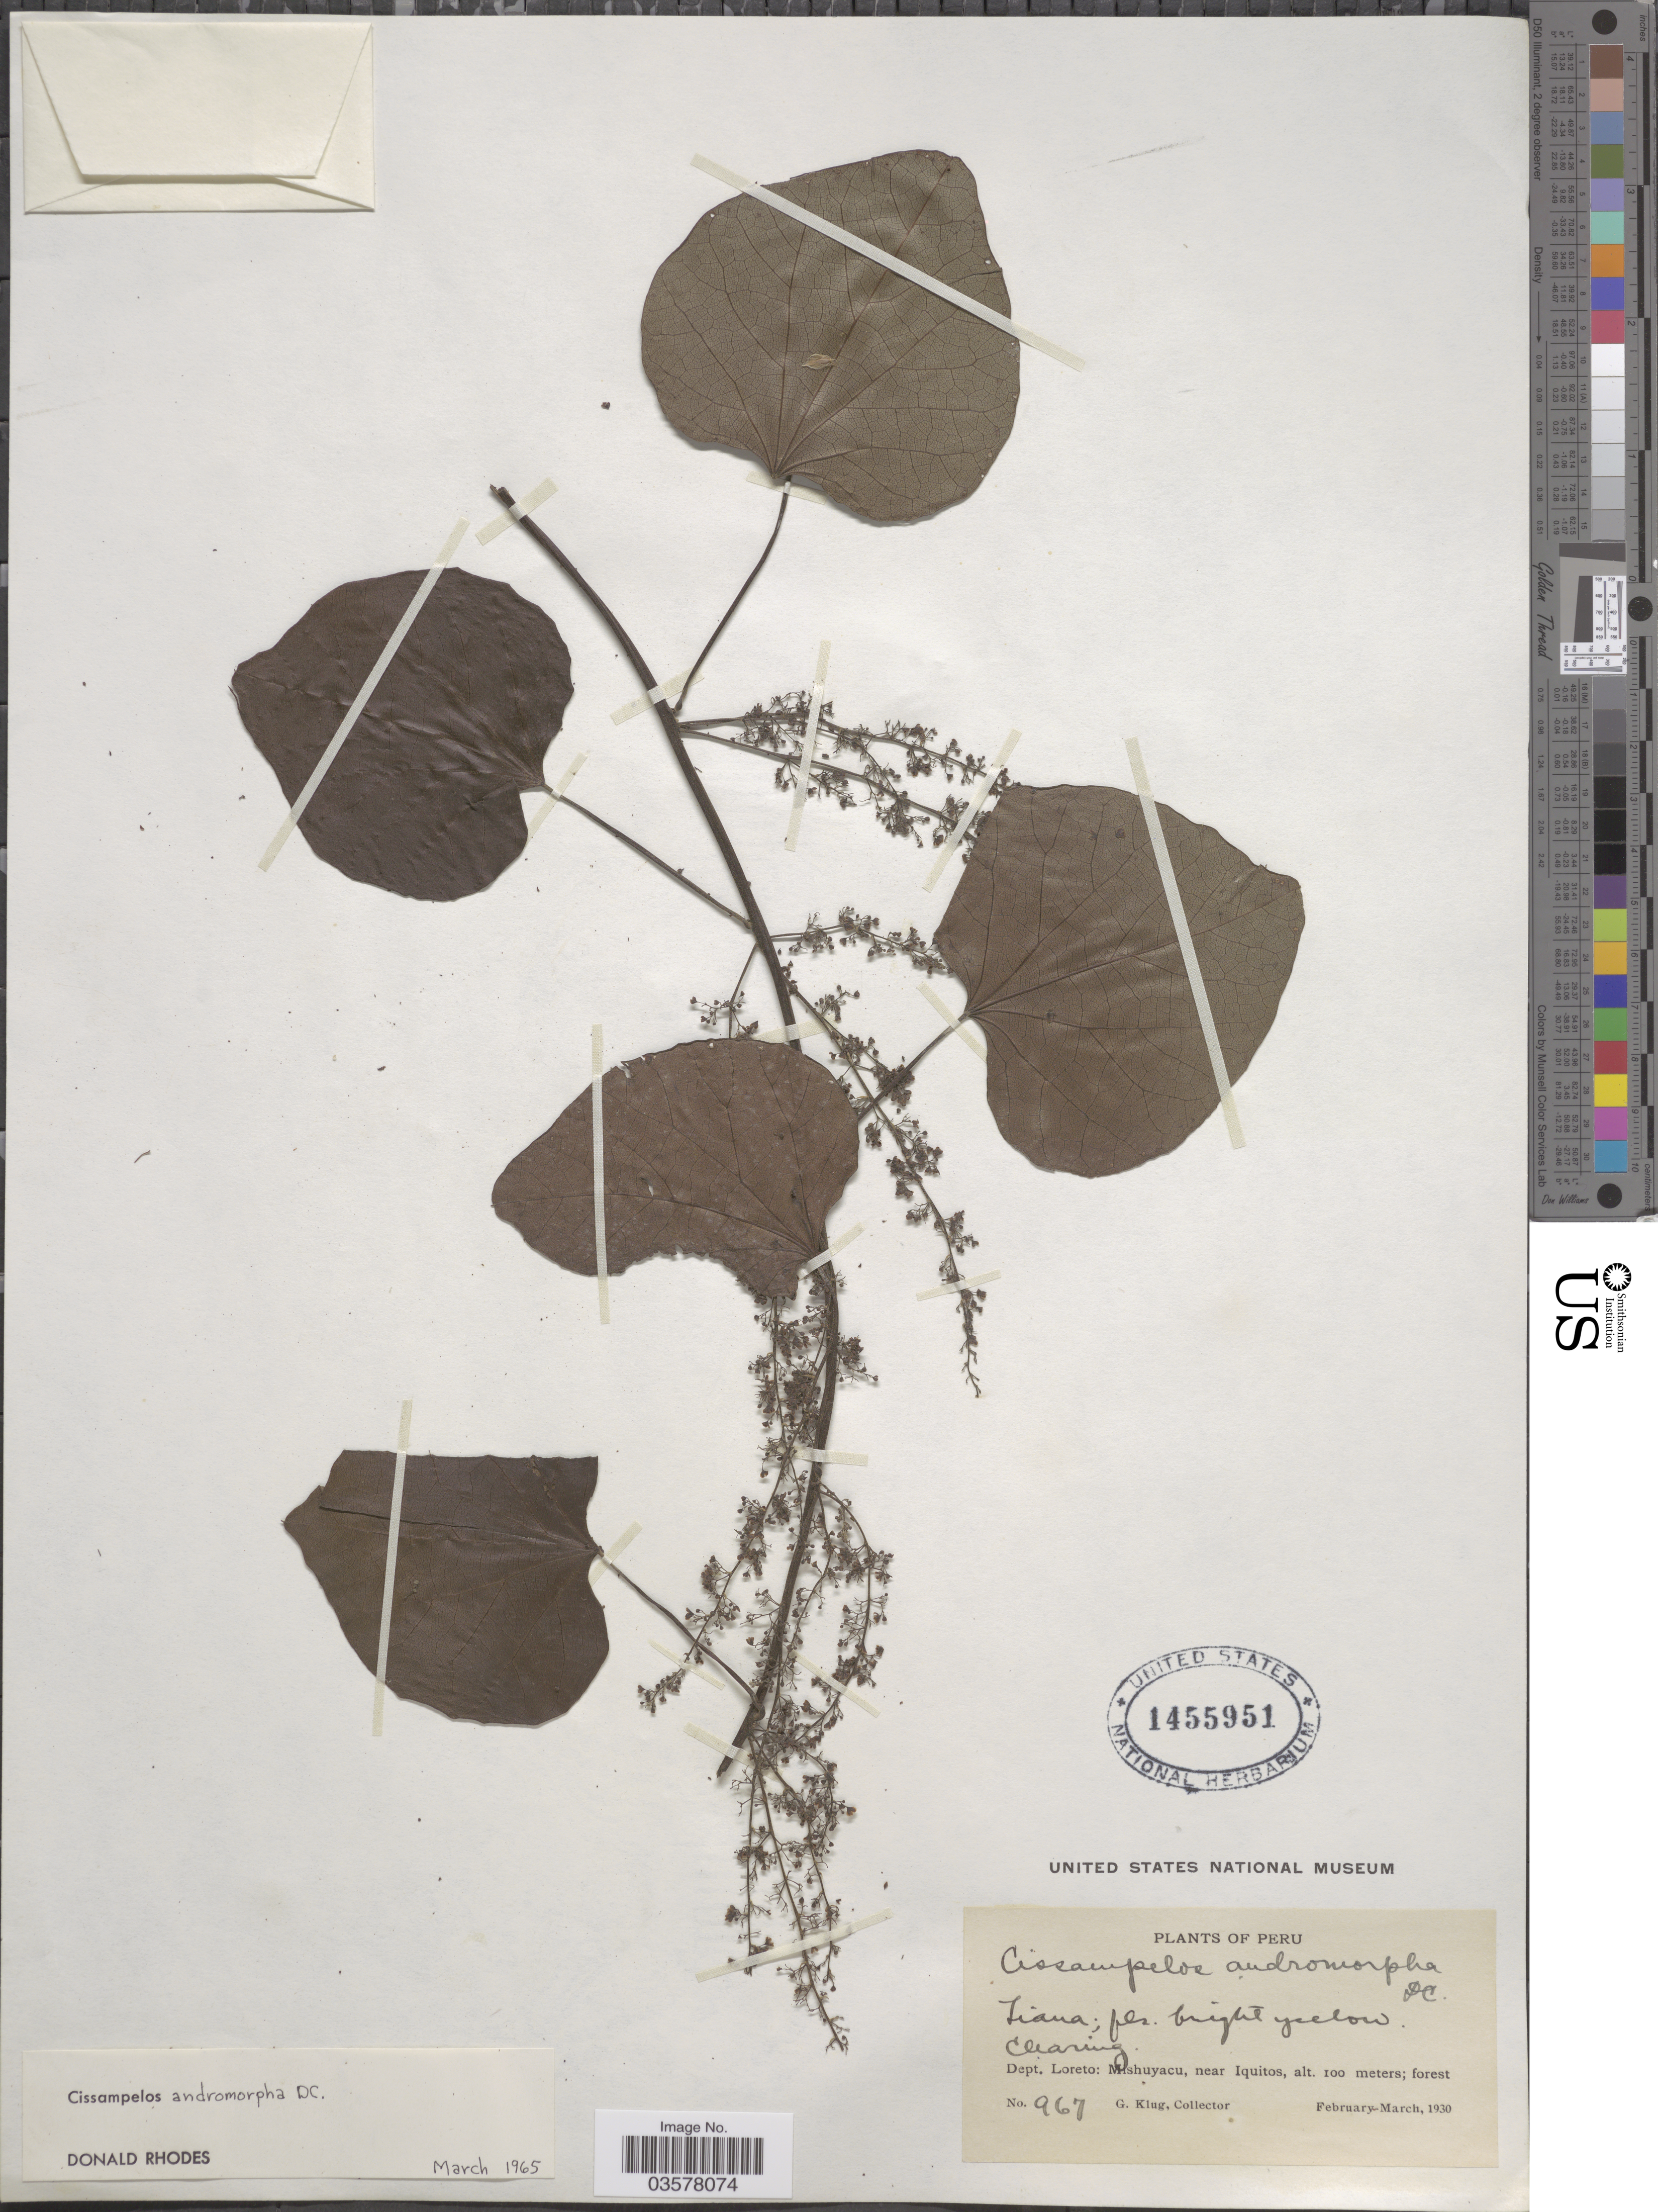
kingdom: Plantae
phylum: Tracheophyta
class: Magnoliopsida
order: Ranunculales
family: Menispermaceae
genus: Cissampelos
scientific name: Cissampelos andromorpha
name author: DC.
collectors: G. Klug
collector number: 967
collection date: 1930-02/1930-03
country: Peru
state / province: Loreto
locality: Dept. Loreto: Mishuyacu, near Iquitos.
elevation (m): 100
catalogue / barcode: US 1455951